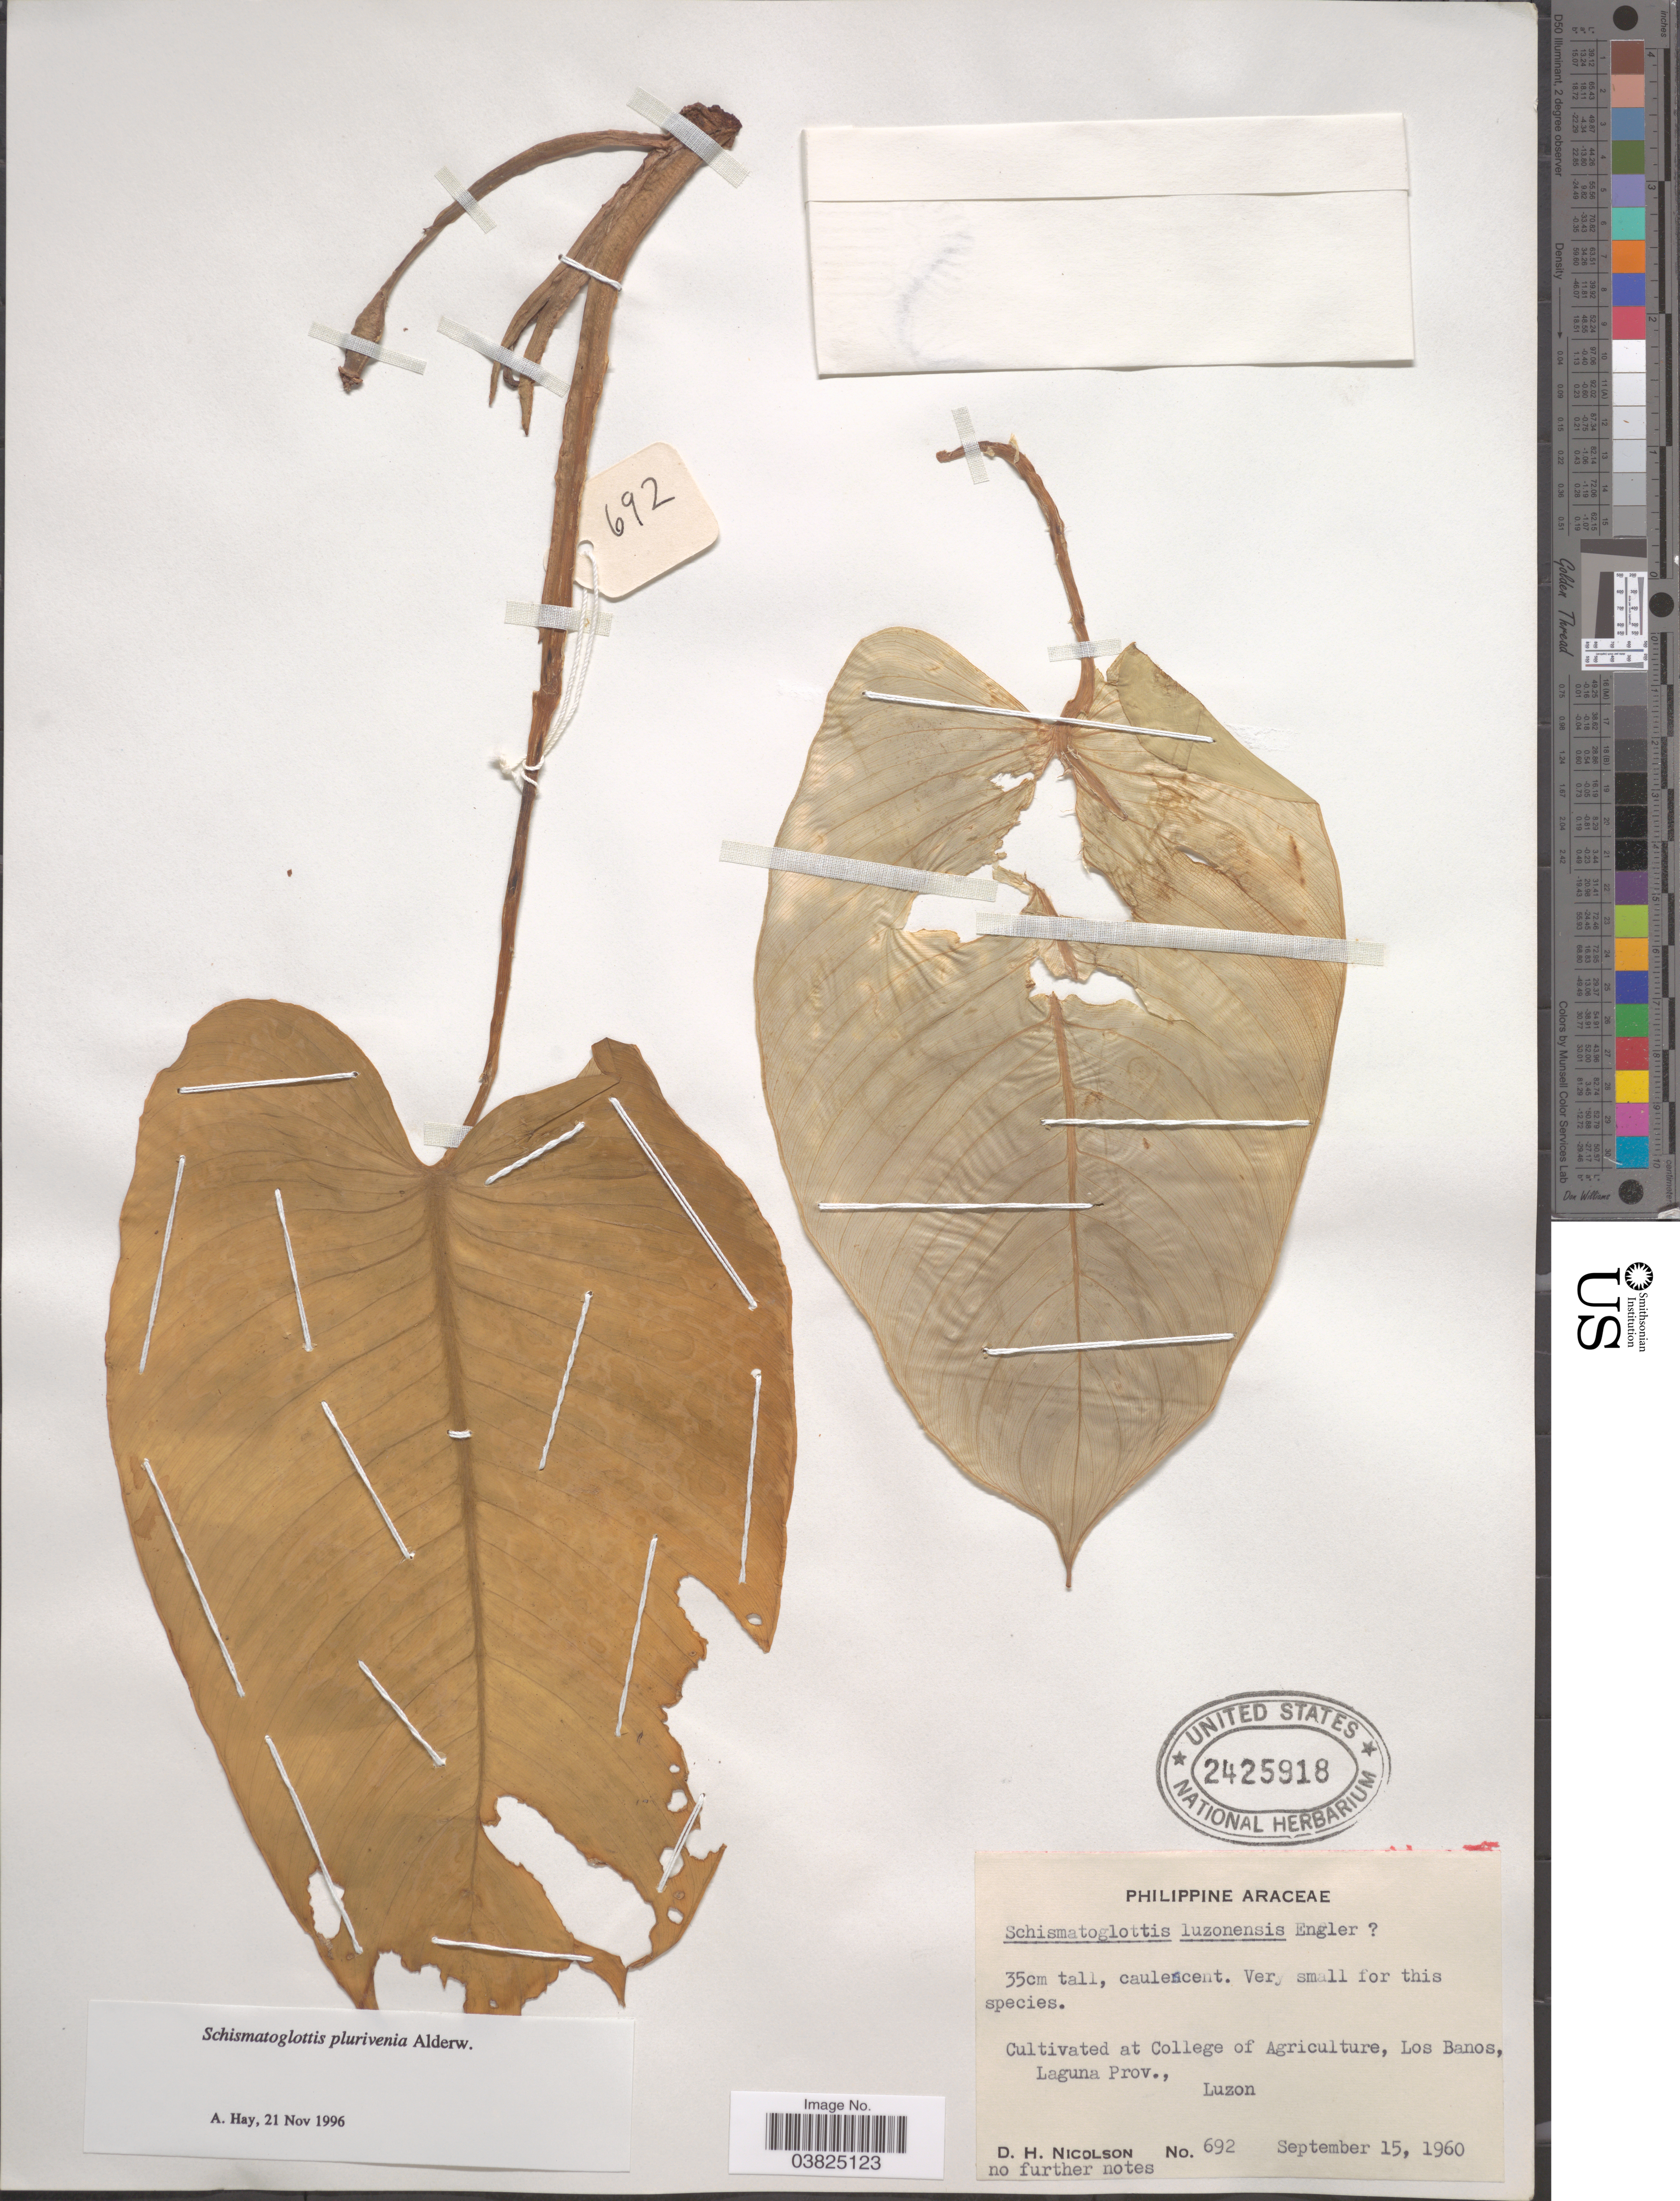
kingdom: Plantae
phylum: Tracheophyta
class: Liliopsida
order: Alismatales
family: Araceae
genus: Schismatoglottis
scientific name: Schismatoglottis plurivenia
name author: Alderw.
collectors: D. H. Nicolson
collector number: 692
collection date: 1960-09-15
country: Philippines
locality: At College of Agriculture, Los Banos, Laguna Prov., Luzon.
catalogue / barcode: US 2425918